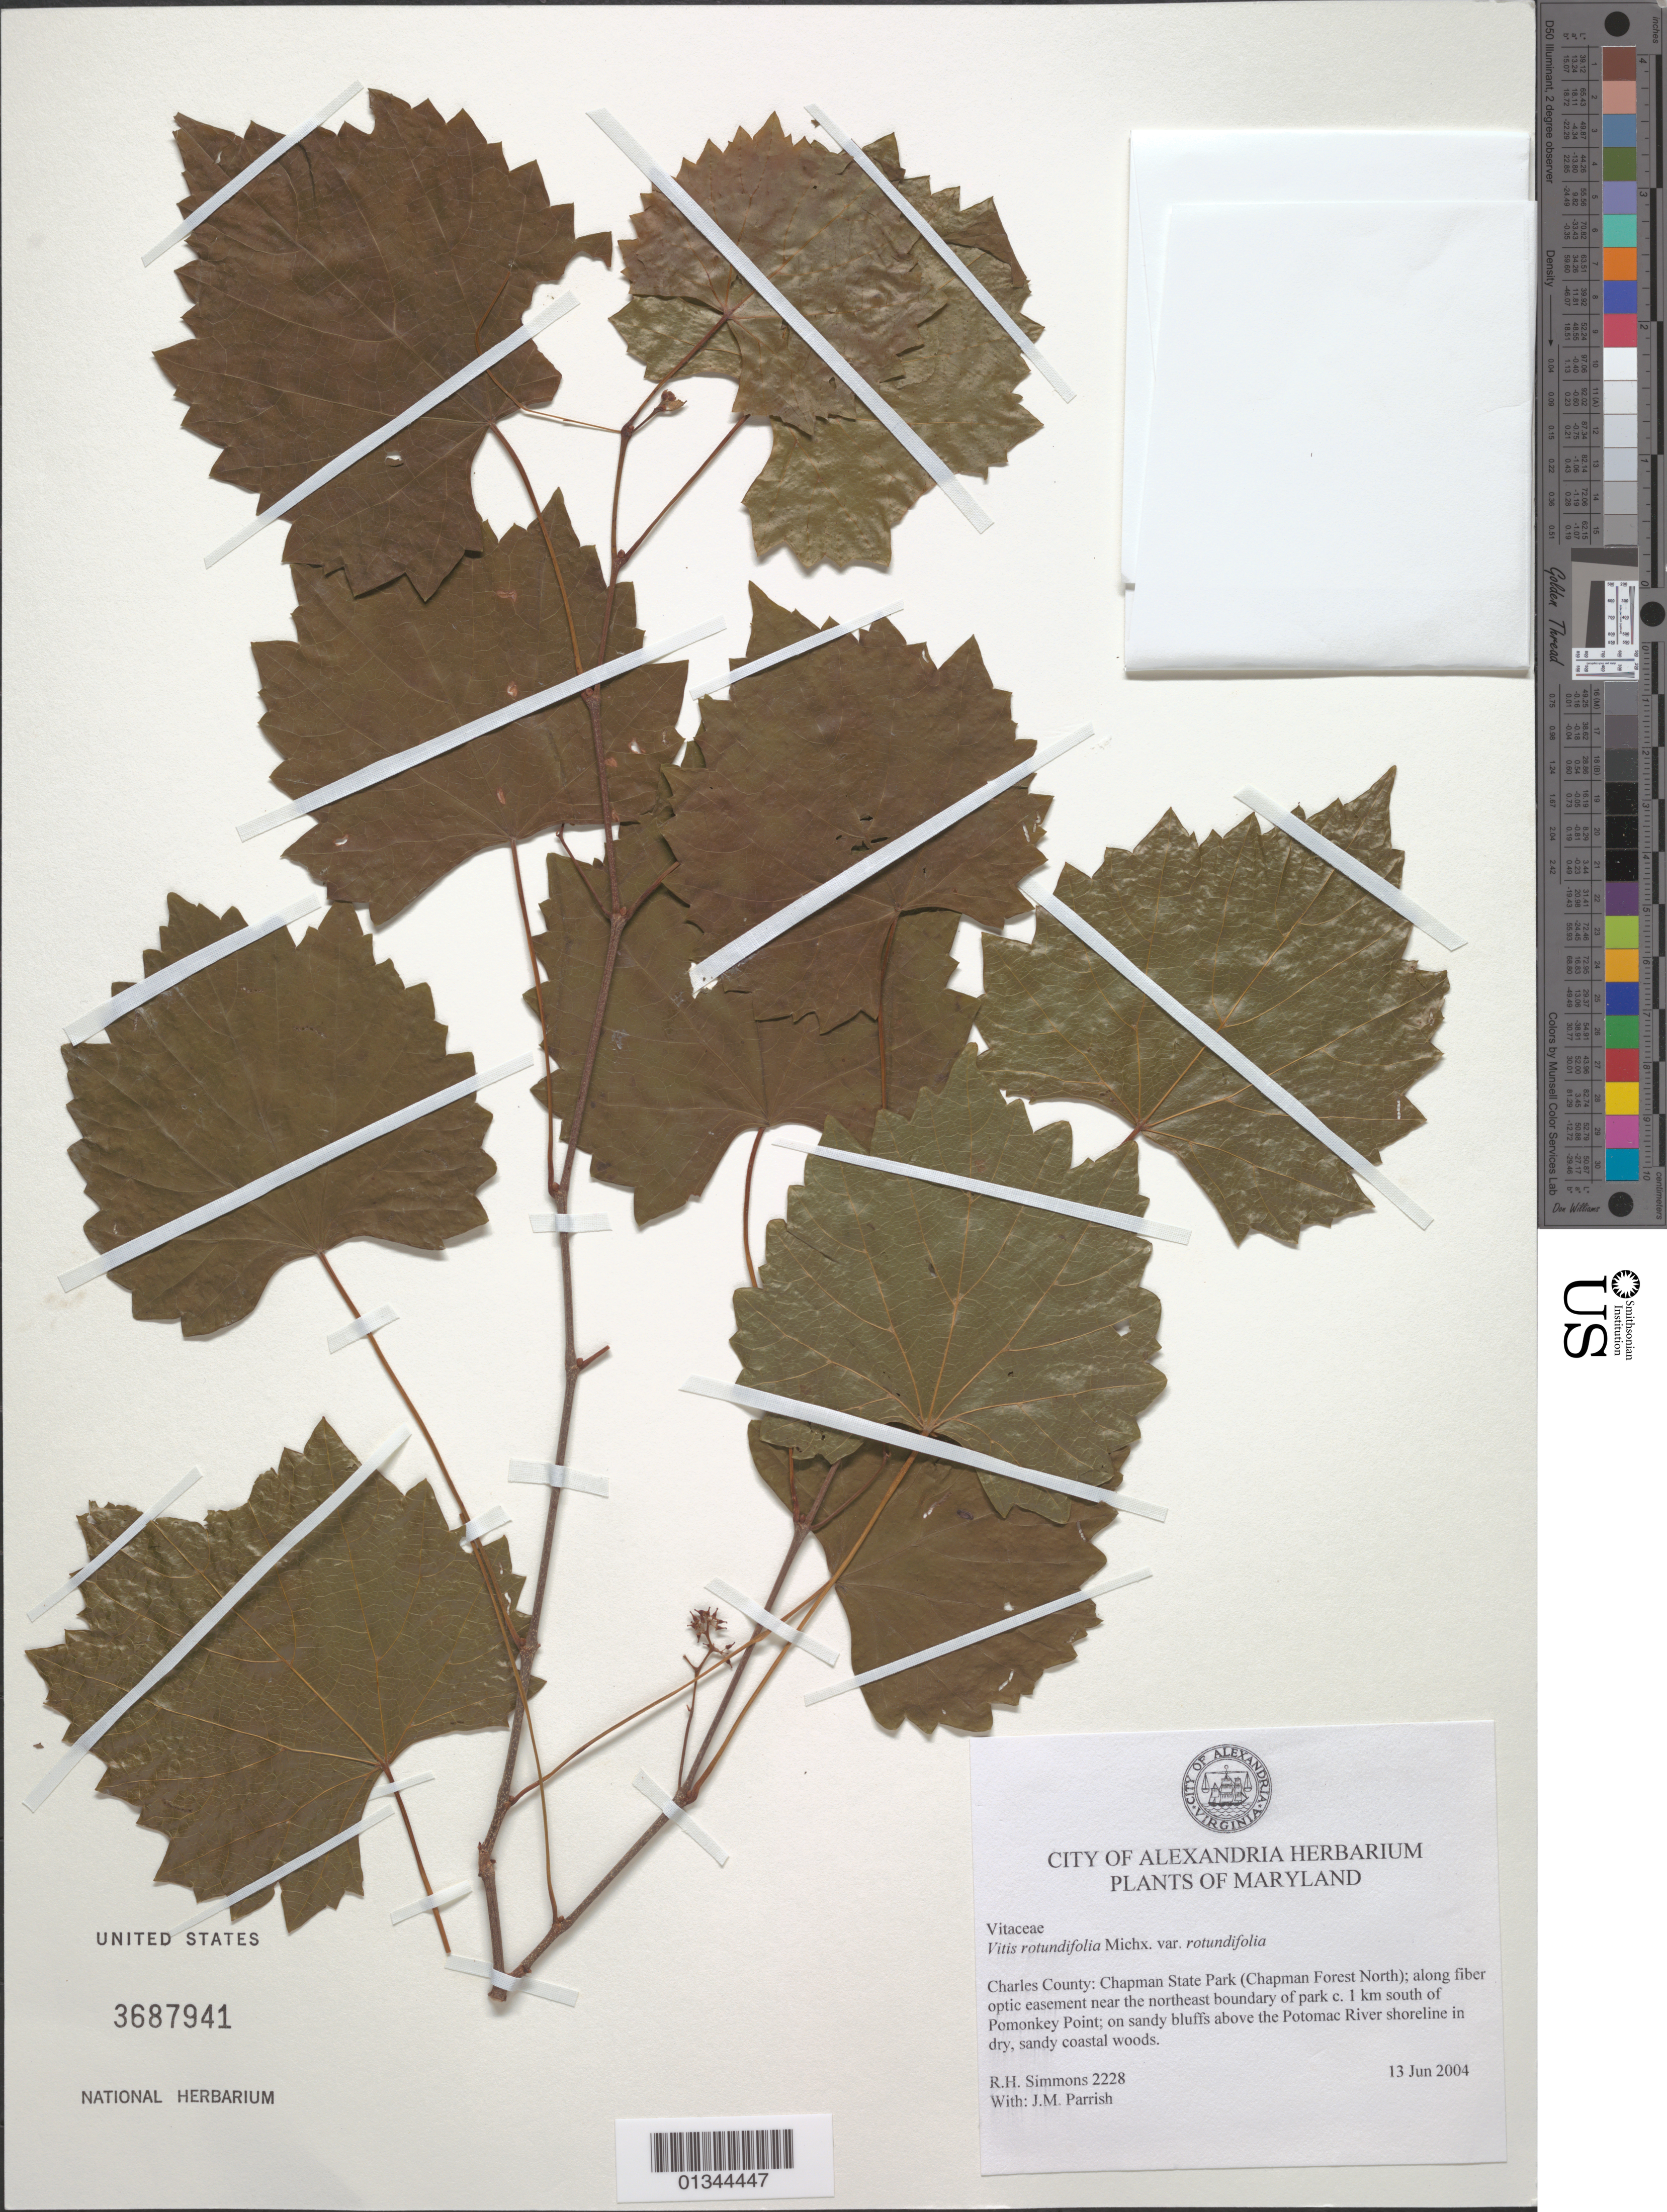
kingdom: Plantae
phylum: Tracheophyta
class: Magnoliopsida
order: Vitales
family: Vitaceae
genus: Vitis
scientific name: Vitis rotundifolia var. rotundifolia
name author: Michx.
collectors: R. Simmons & J. Parrish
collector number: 2228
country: United States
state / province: Maryland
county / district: Charles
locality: Chapman State Park (Chapman Forest North); along fiber optic easement near the northeast boundary of park c. 1 km south of Pomonkey Point.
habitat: On sandy bluffs above the Potomac River shoreline in dry, sandy coastal woods.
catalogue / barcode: US 3687941